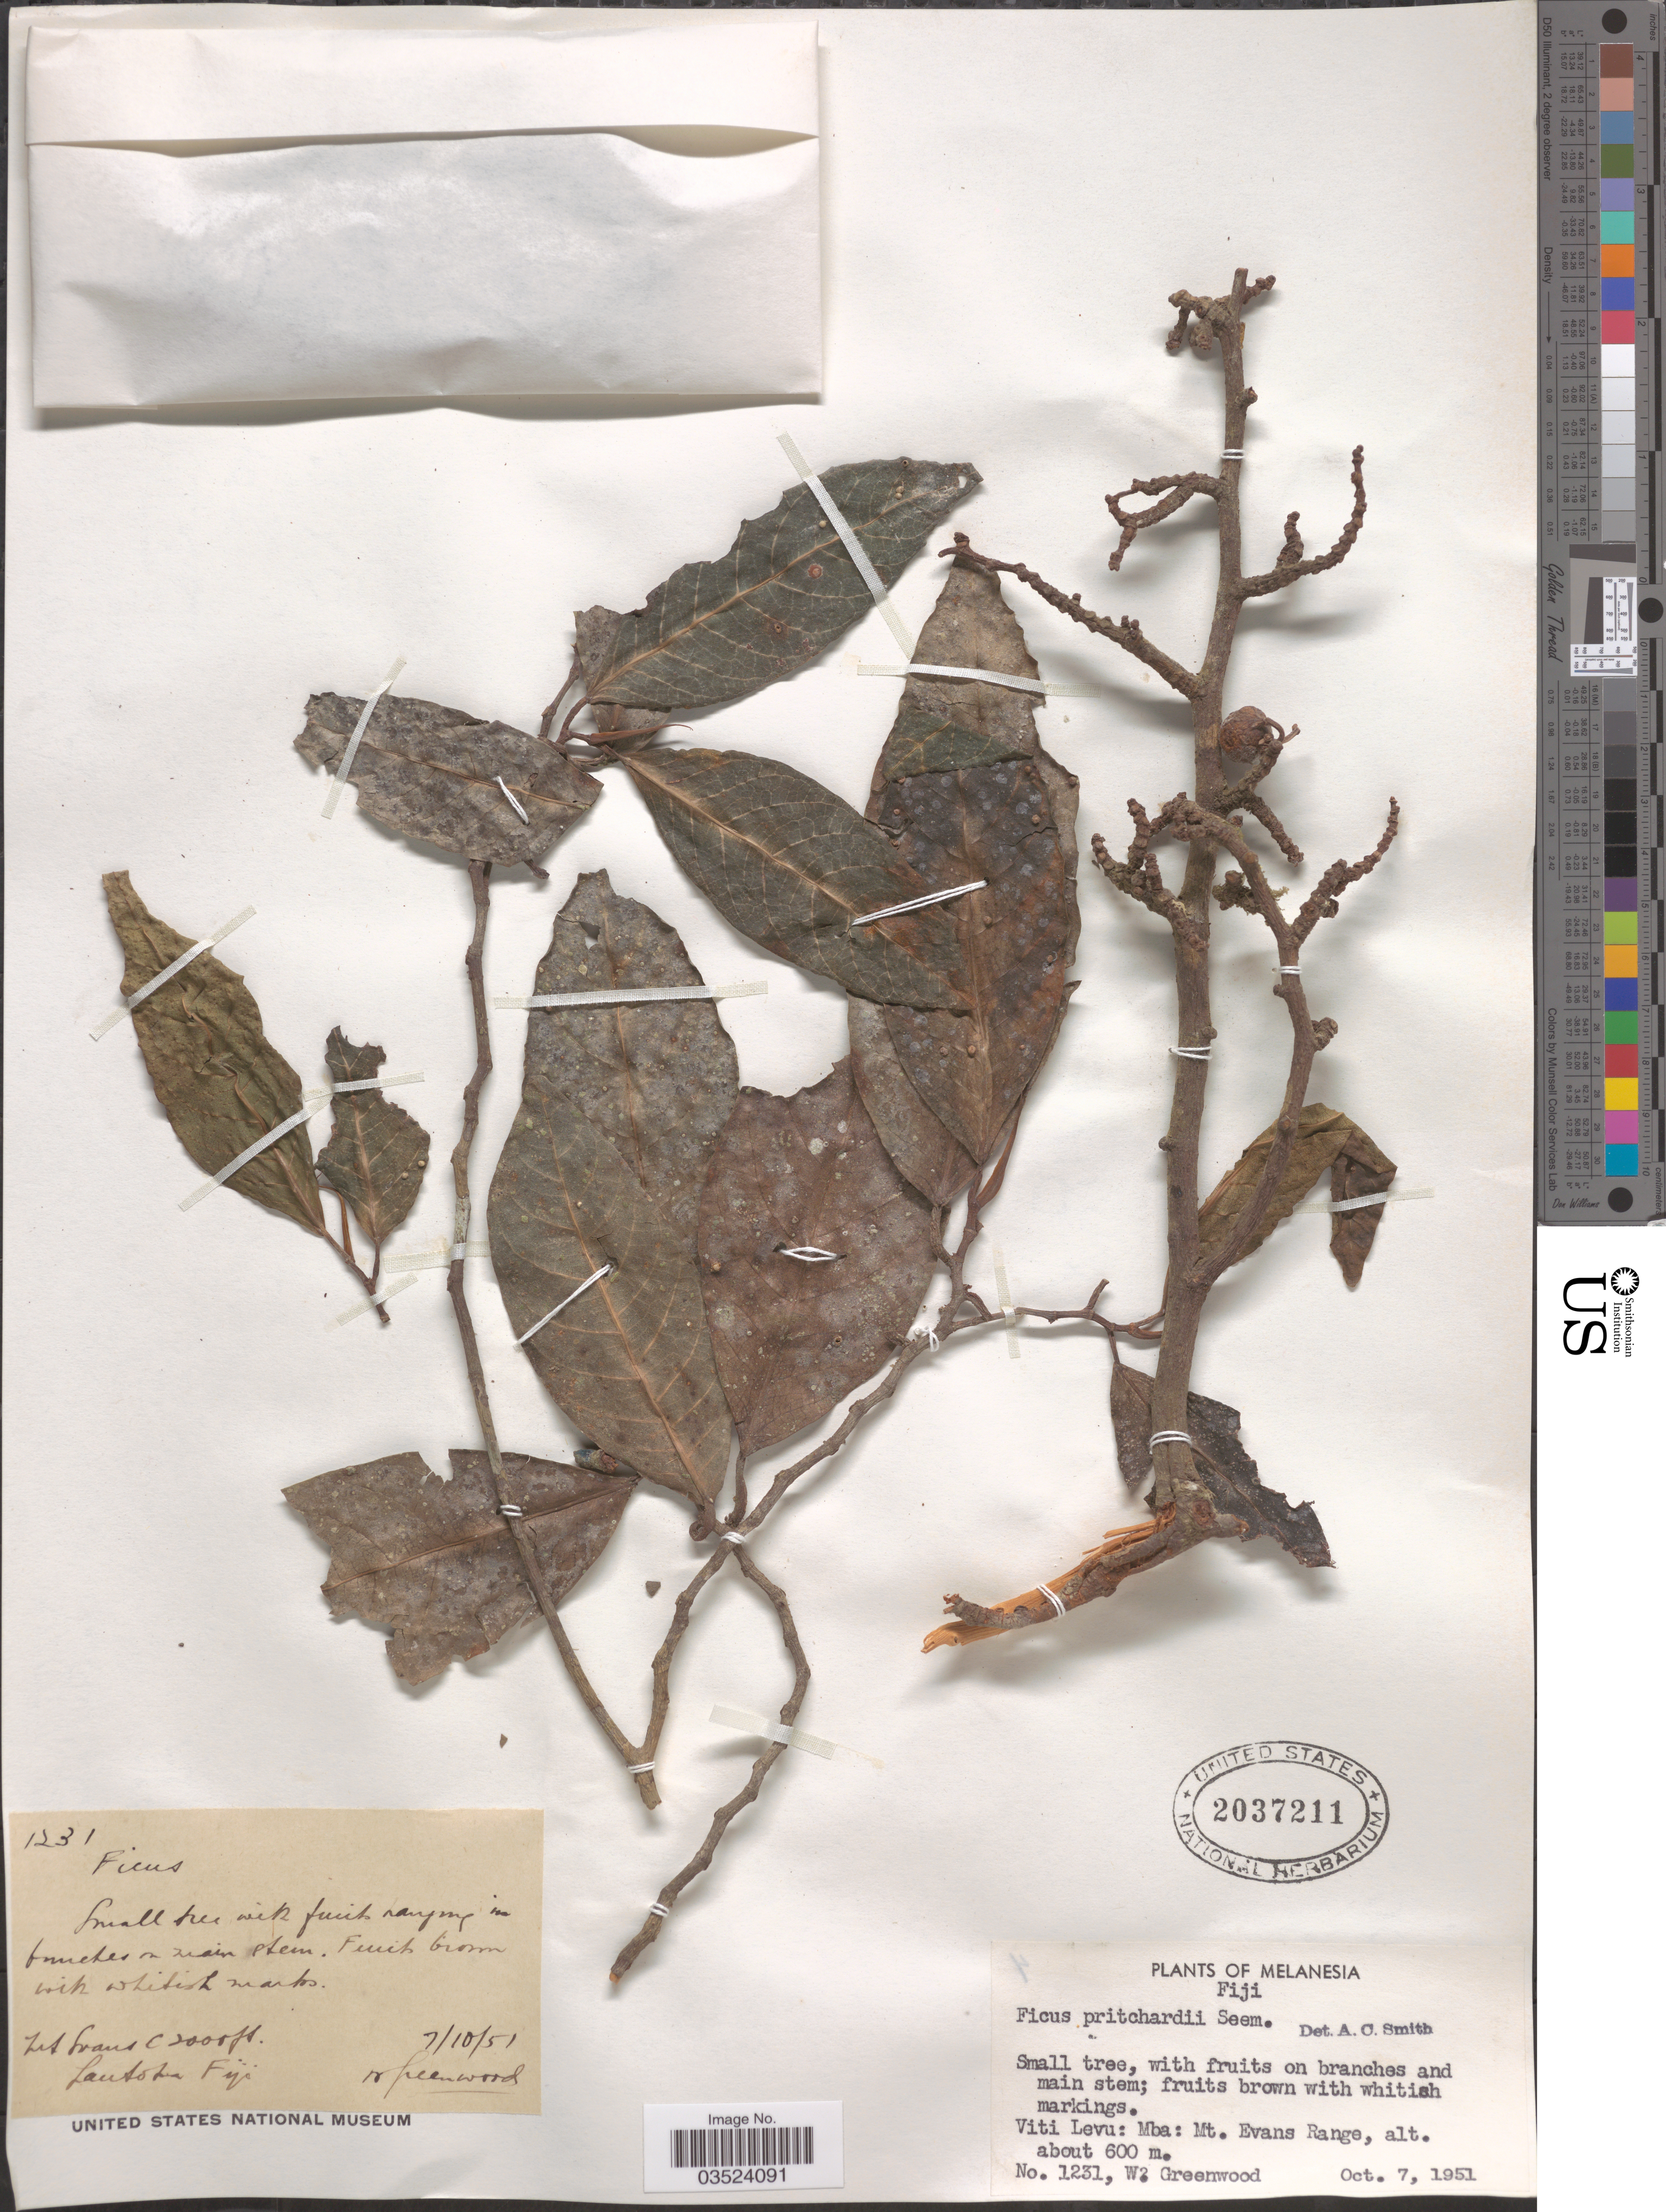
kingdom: Plantae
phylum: Tracheophyta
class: Magnoliopsida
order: Rosales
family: Moraceae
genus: Ficus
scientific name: Ficus pritchardii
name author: Seem.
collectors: W. Greenwood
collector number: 1231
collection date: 1951-10-07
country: Fiji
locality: Viti Levu: Mba: Mt. Evans Range.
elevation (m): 600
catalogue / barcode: US 2037211